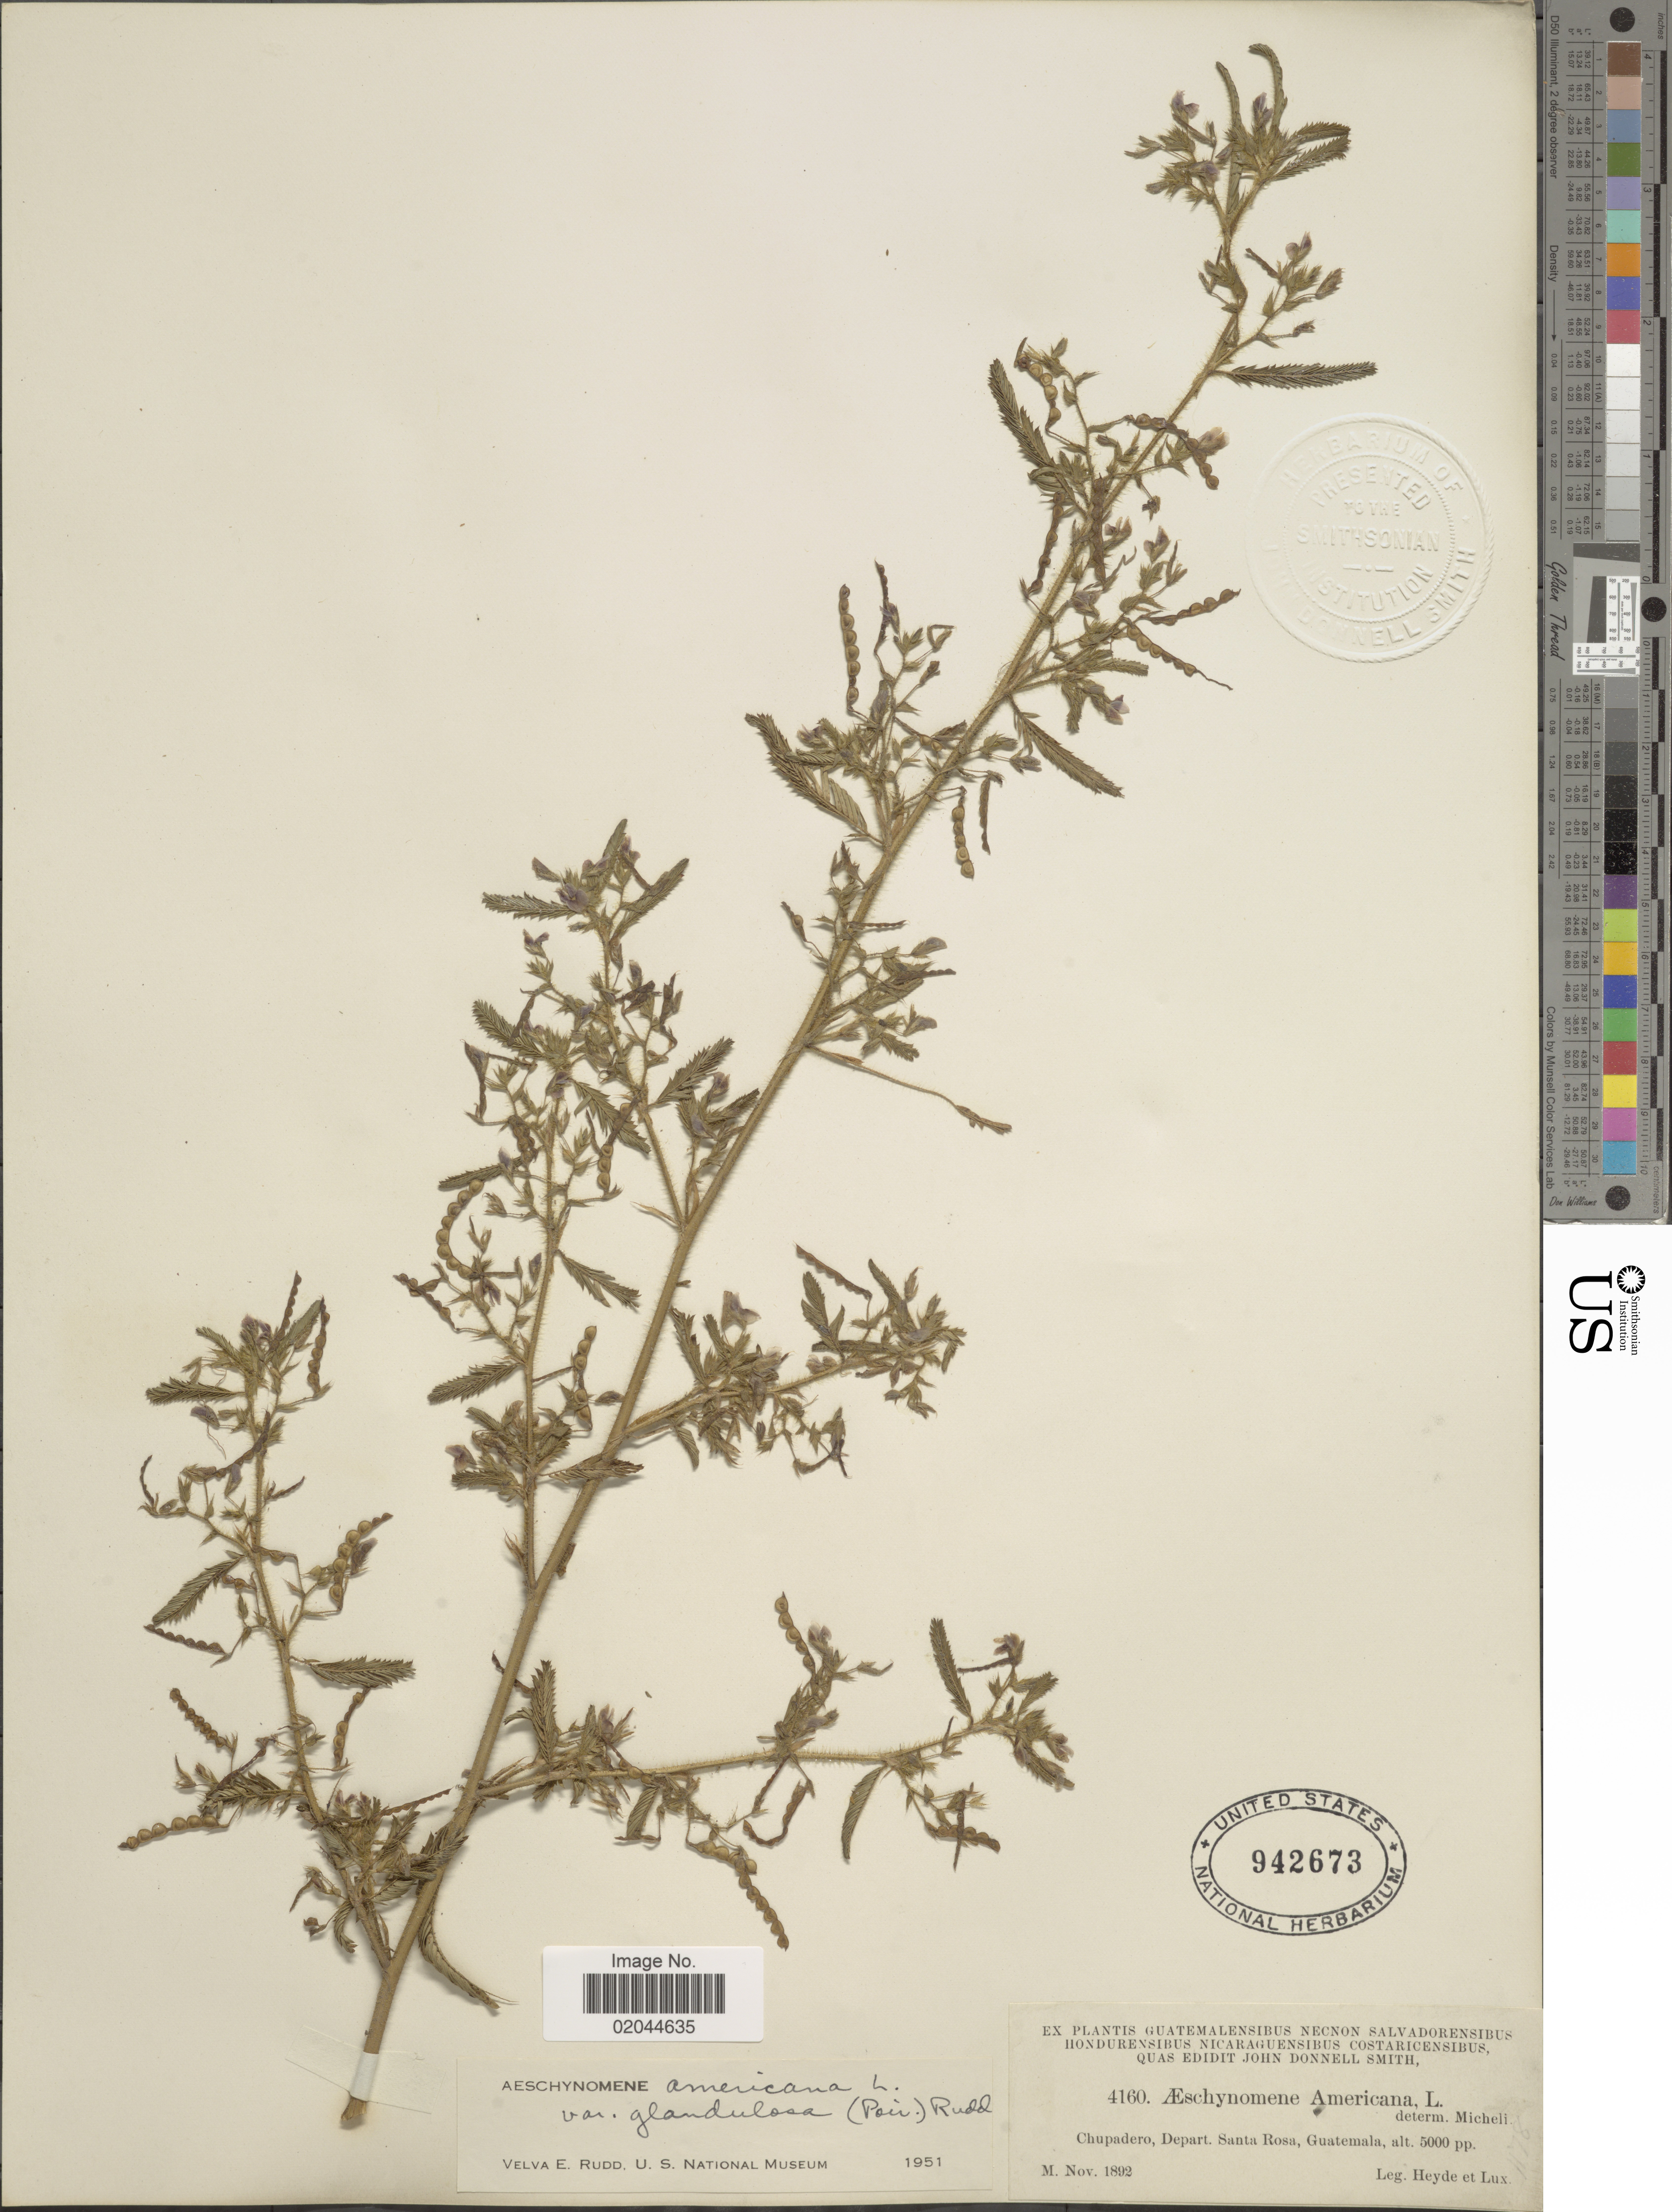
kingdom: Plantae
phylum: Tracheophyta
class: Magnoliopsida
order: Fabales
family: Fabaceae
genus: Aeschynomene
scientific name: Aeschynomene americana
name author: L.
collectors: Heyde & Lux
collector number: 4160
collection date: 1892-11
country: Guatemala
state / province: Santa Rosa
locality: Chupadero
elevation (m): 1524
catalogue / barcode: US 942673